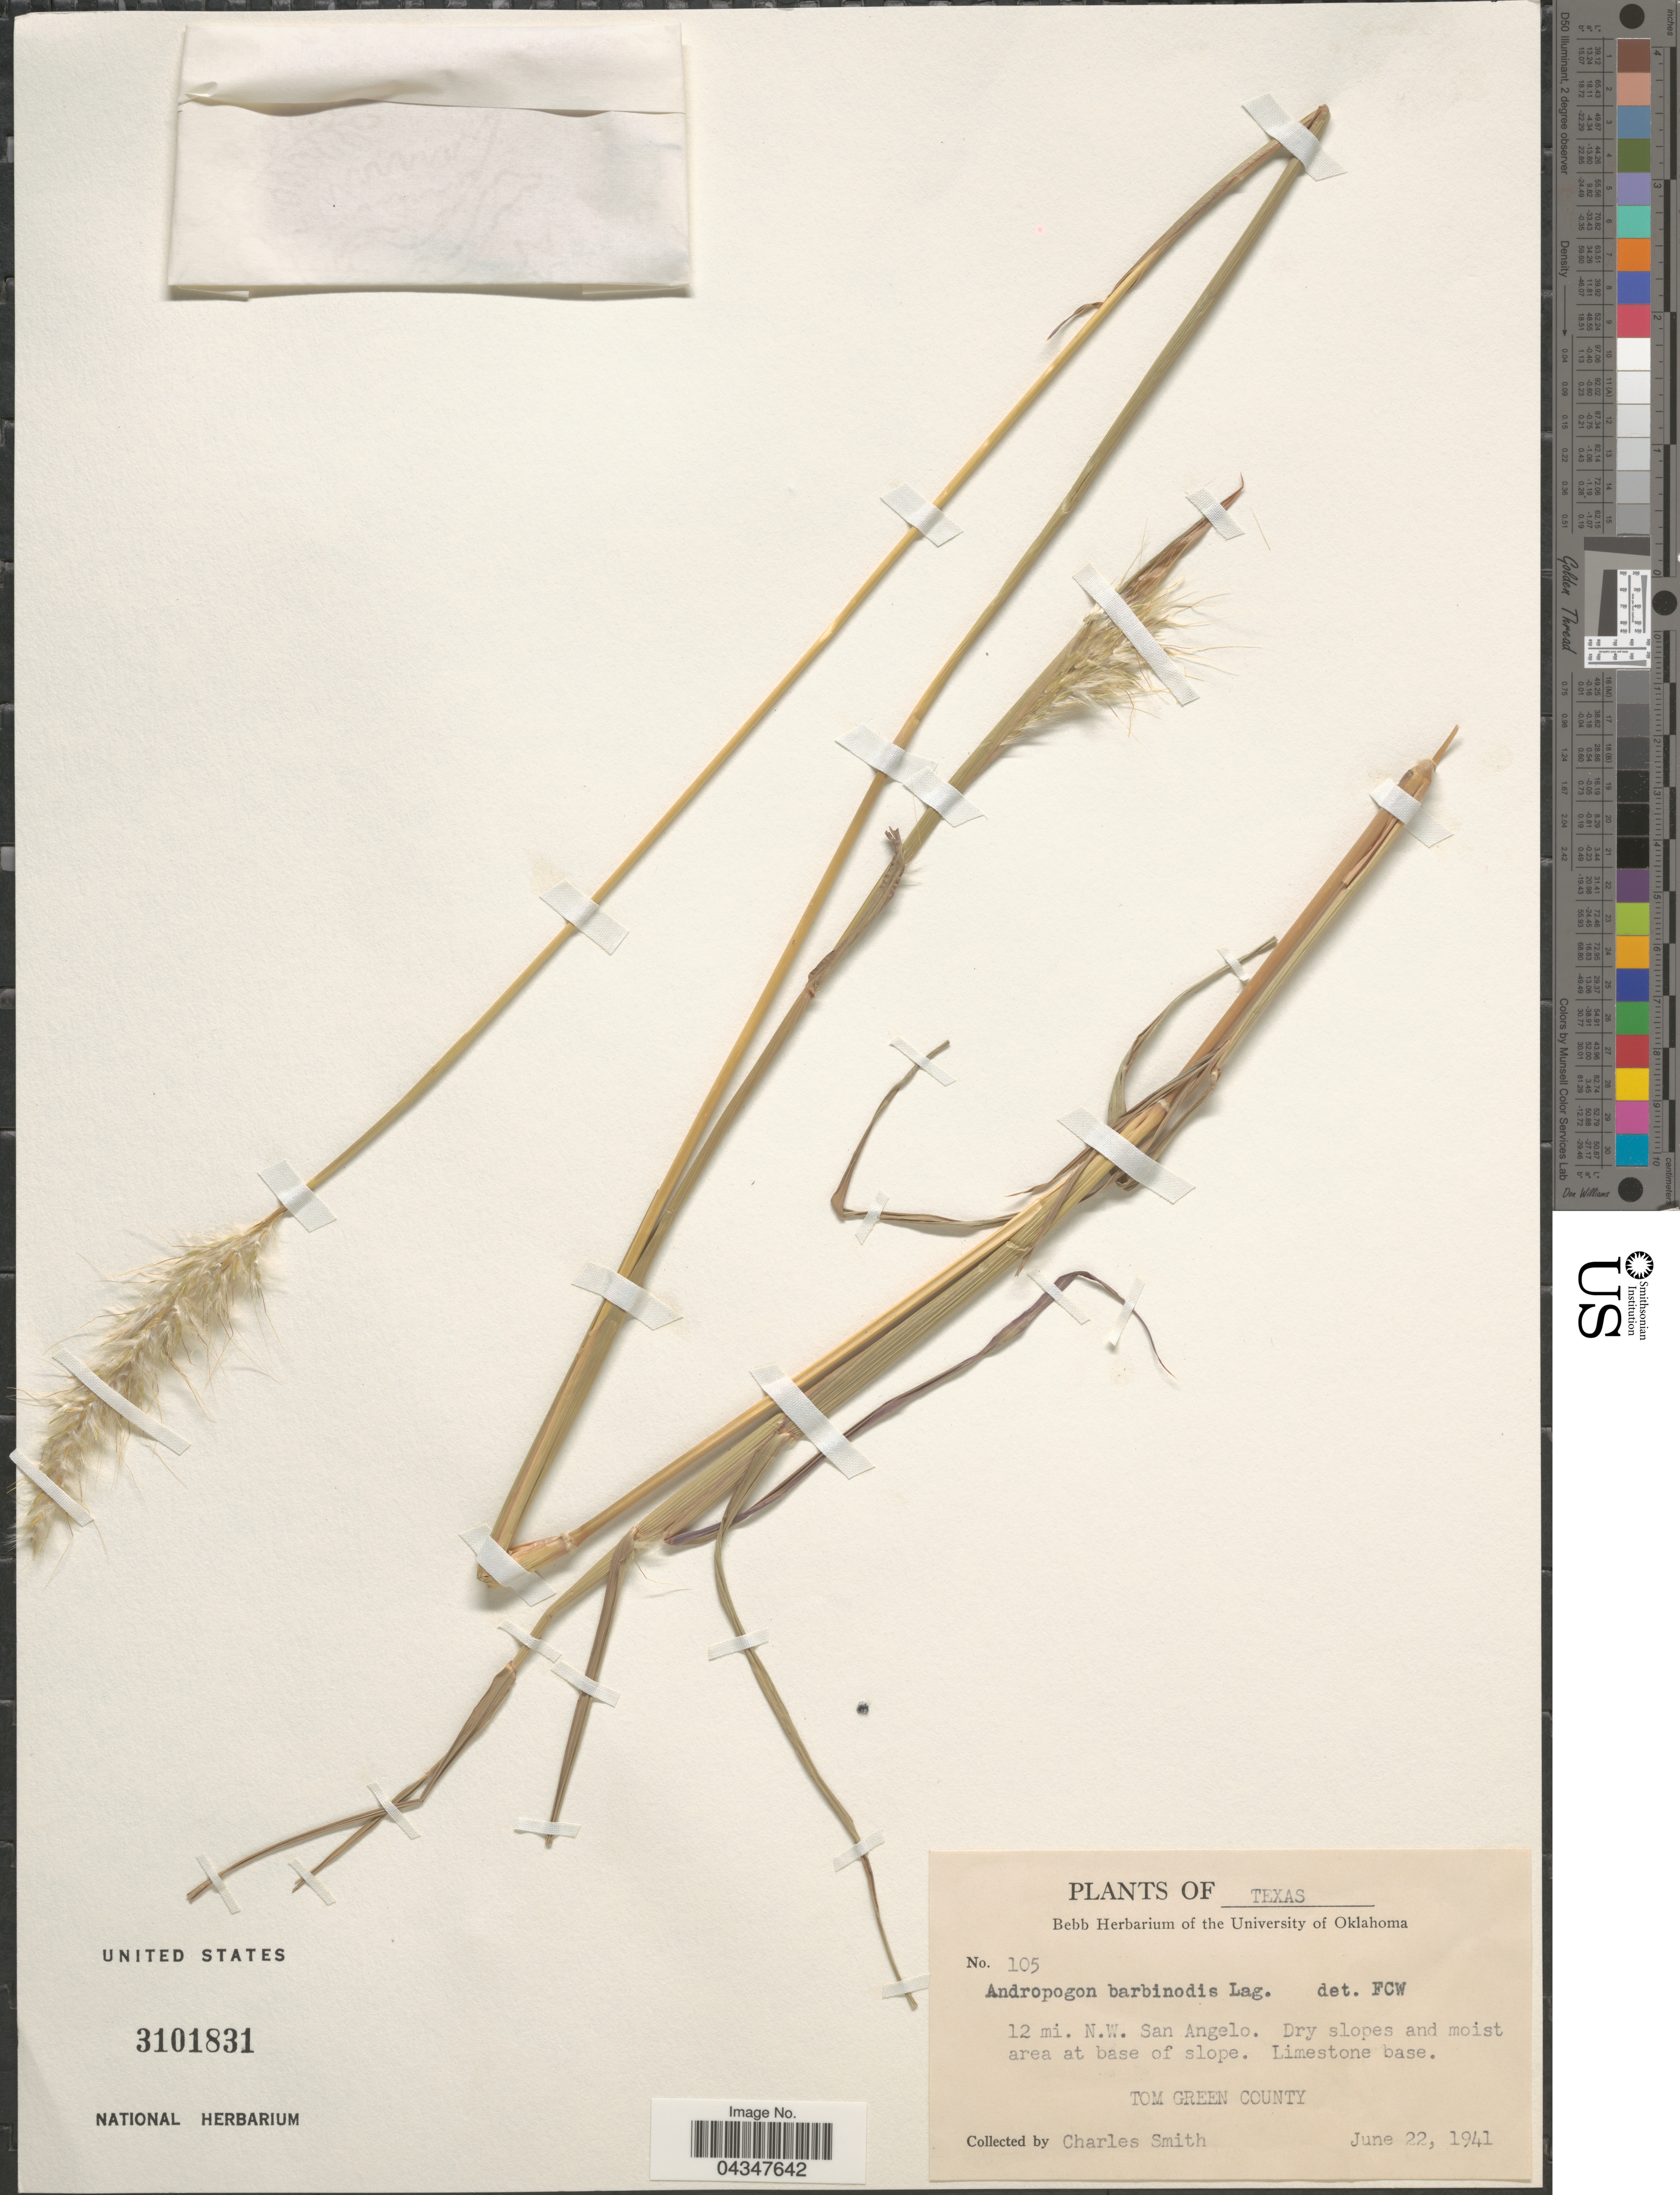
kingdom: Plantae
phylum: Tracheophyta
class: Liliopsida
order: Poales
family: Poaceae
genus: Bothriochloa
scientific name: Bothriochloa barbinodis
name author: (Lag.) Herter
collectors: C. Smith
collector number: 105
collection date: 1941-06-22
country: United States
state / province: Texas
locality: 12 mi. N.W. San Angelo. Dry slope and moist area at base of slope. Tom Green County.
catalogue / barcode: US 3101831